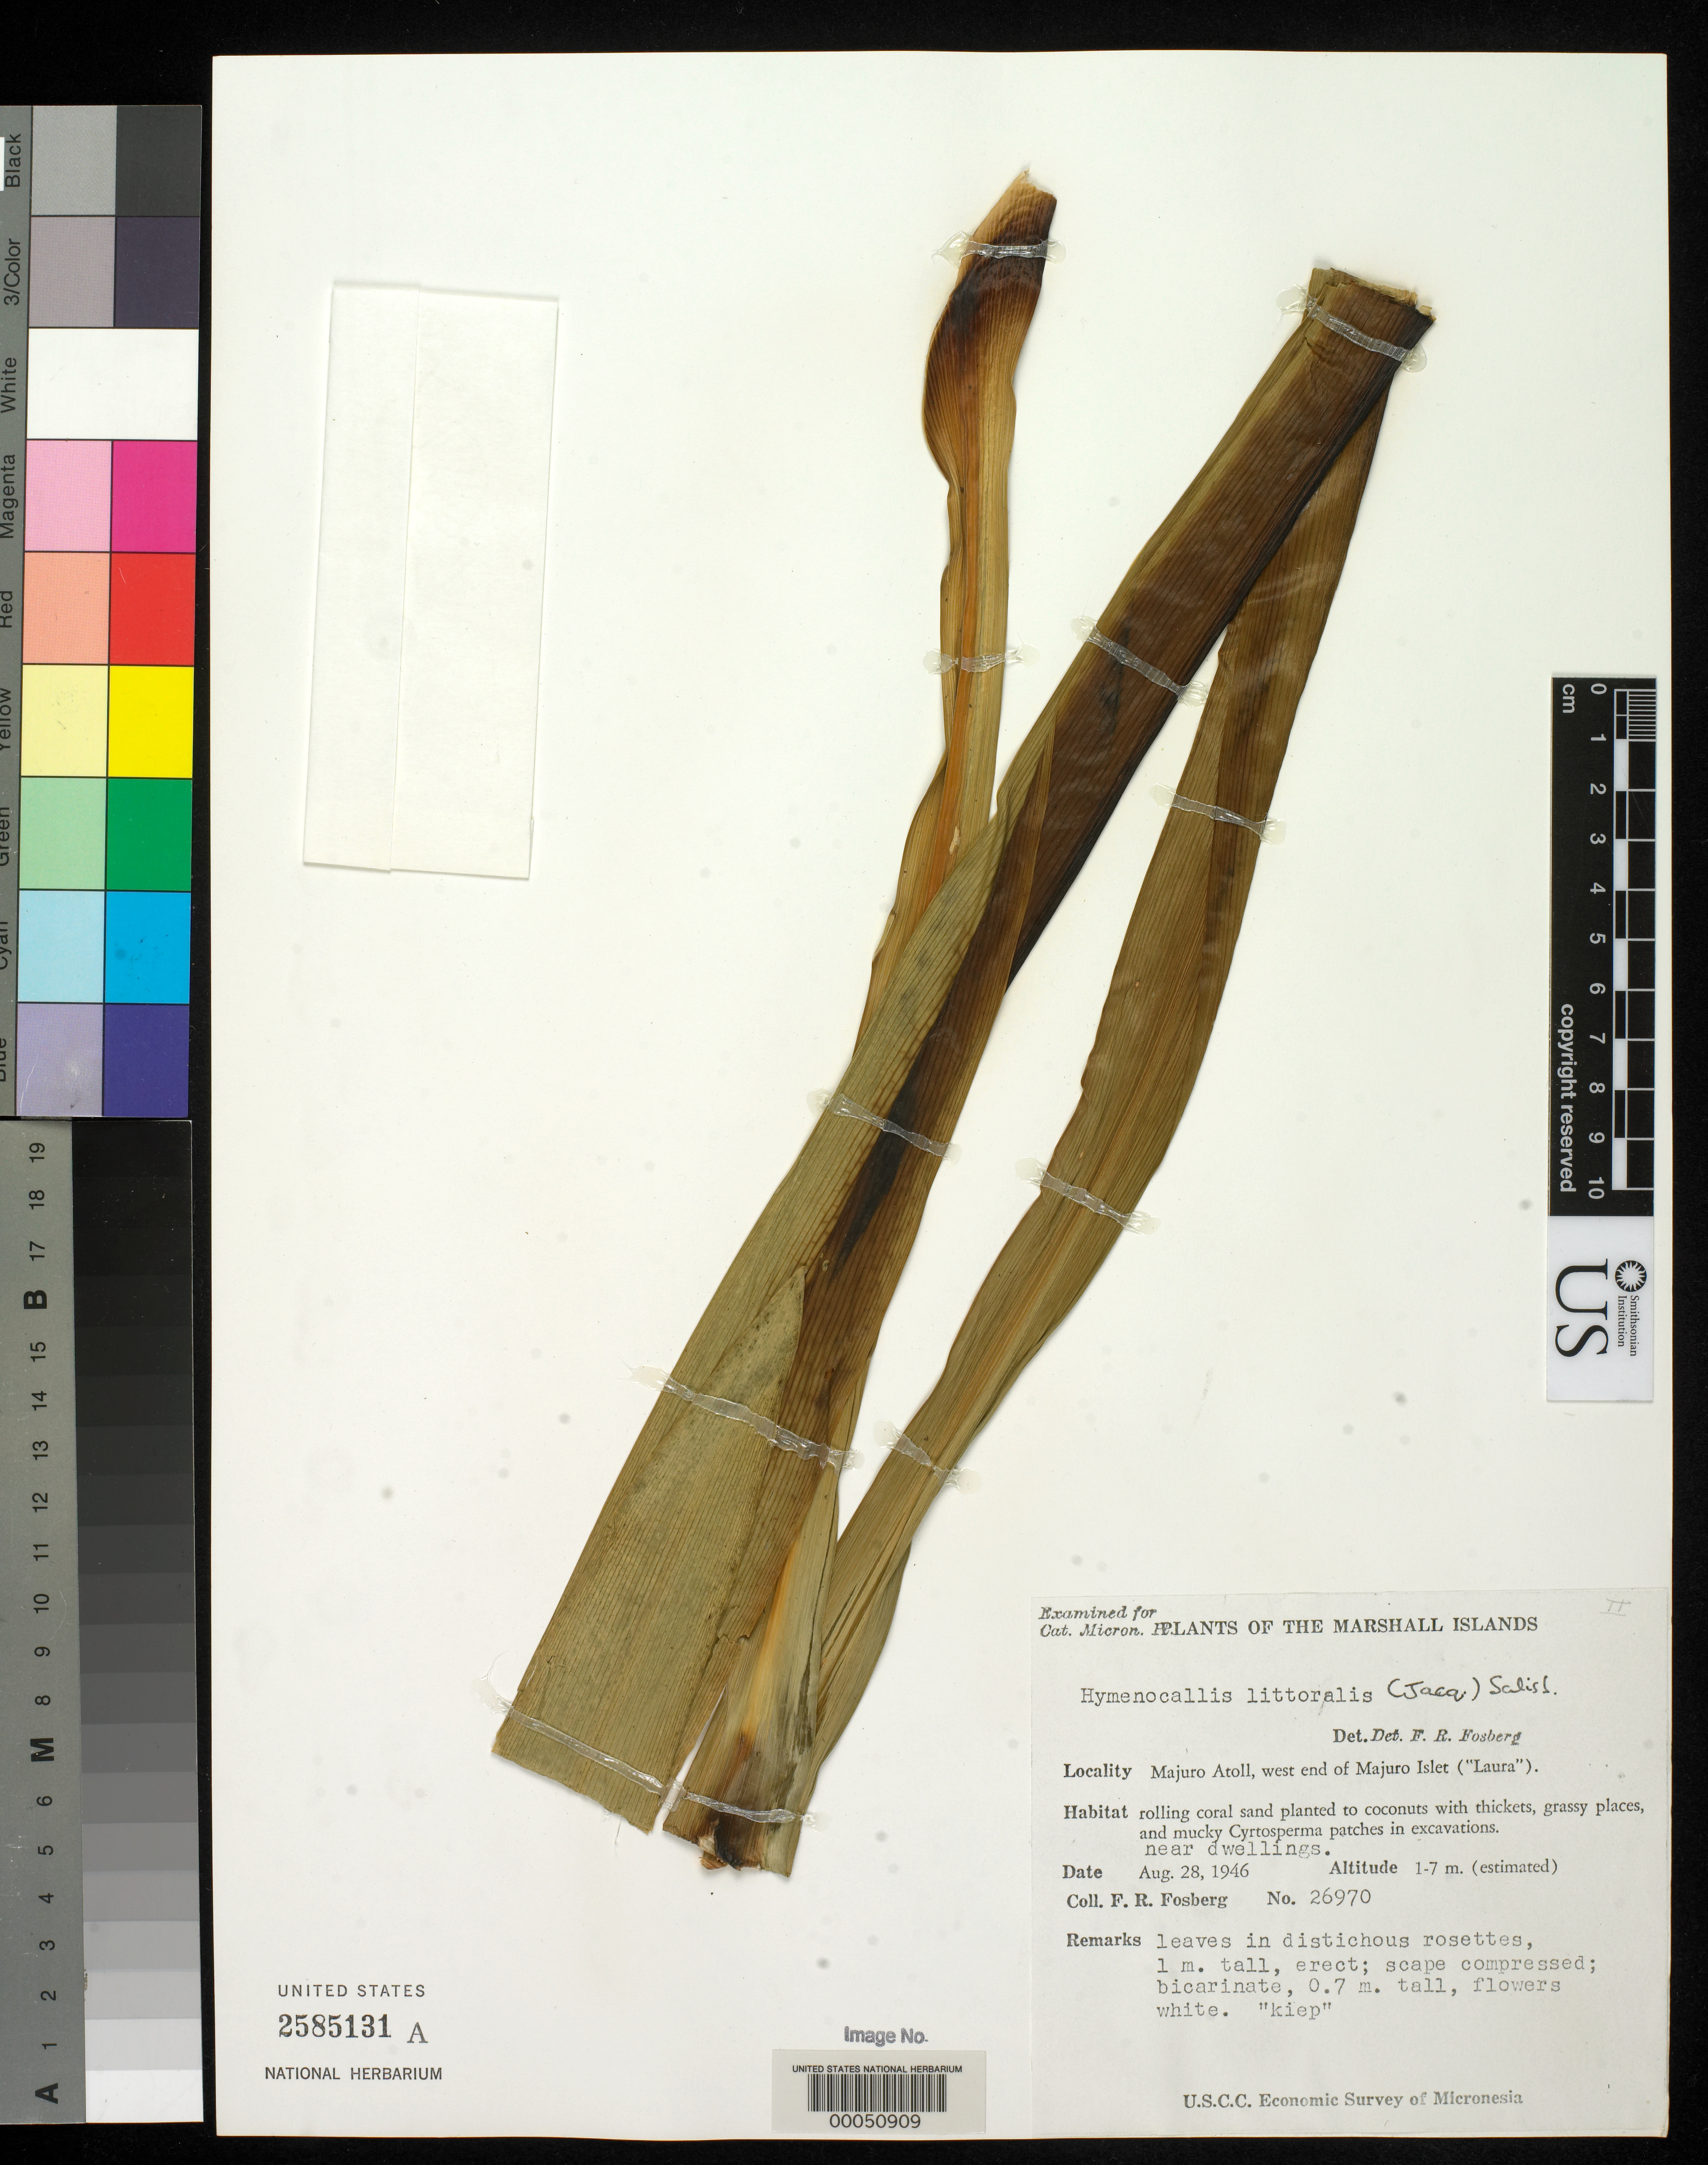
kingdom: Plantae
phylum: Tracheophyta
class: Liliopsida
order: Asparagales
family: Amaryllidaceae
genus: Hymenocallis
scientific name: Hymenocallis littoralis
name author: (Jacq.) Salisb.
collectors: F. R. Fosberg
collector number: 26970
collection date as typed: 28 Aug 1946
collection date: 1946-08-28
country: Marshall Islands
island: Majuro Atoll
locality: W end of Majuro ("Laura") Islet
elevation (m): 1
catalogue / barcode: US 2585131A